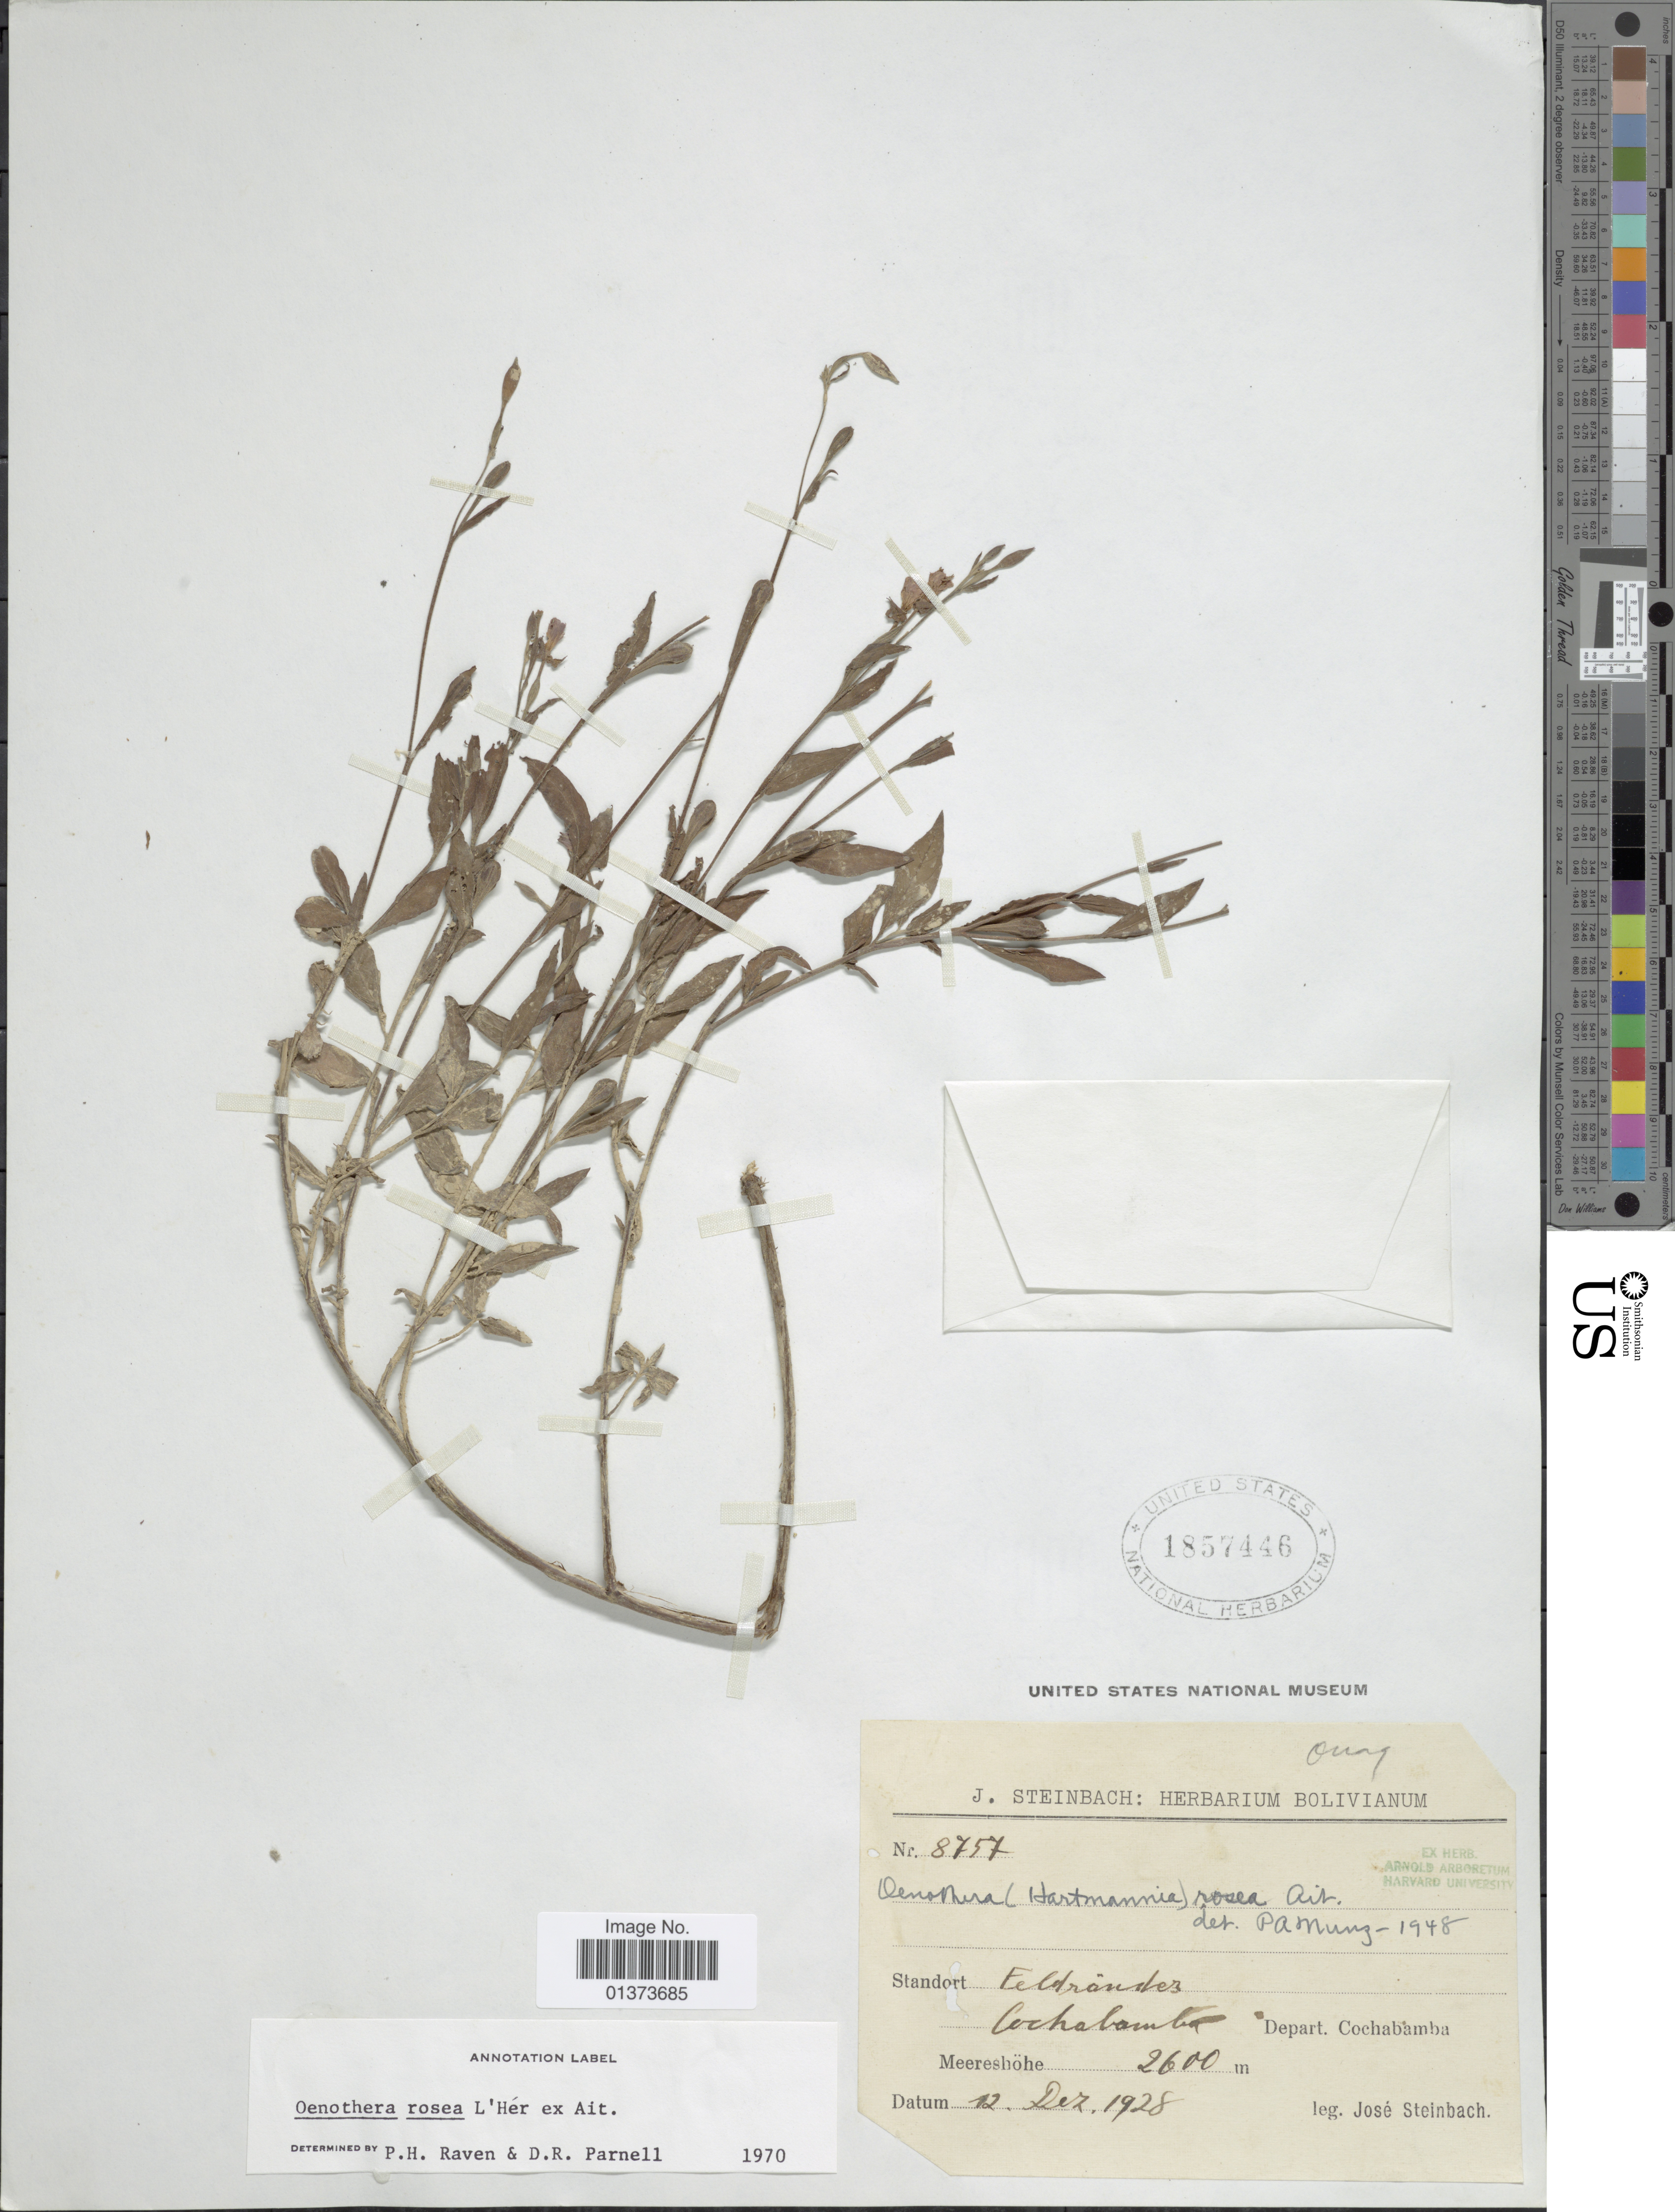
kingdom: Plantae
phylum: Tracheophyta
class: Magnoliopsida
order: Myrtales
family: Onagraceae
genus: Oenothera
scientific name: Oenothera rosea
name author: L'Hér. ex Aiton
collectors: J. Steinbach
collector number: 8757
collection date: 1928-12-12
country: Bolivia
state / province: Cochabamba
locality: Feldrander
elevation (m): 2600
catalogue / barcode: US 1857446